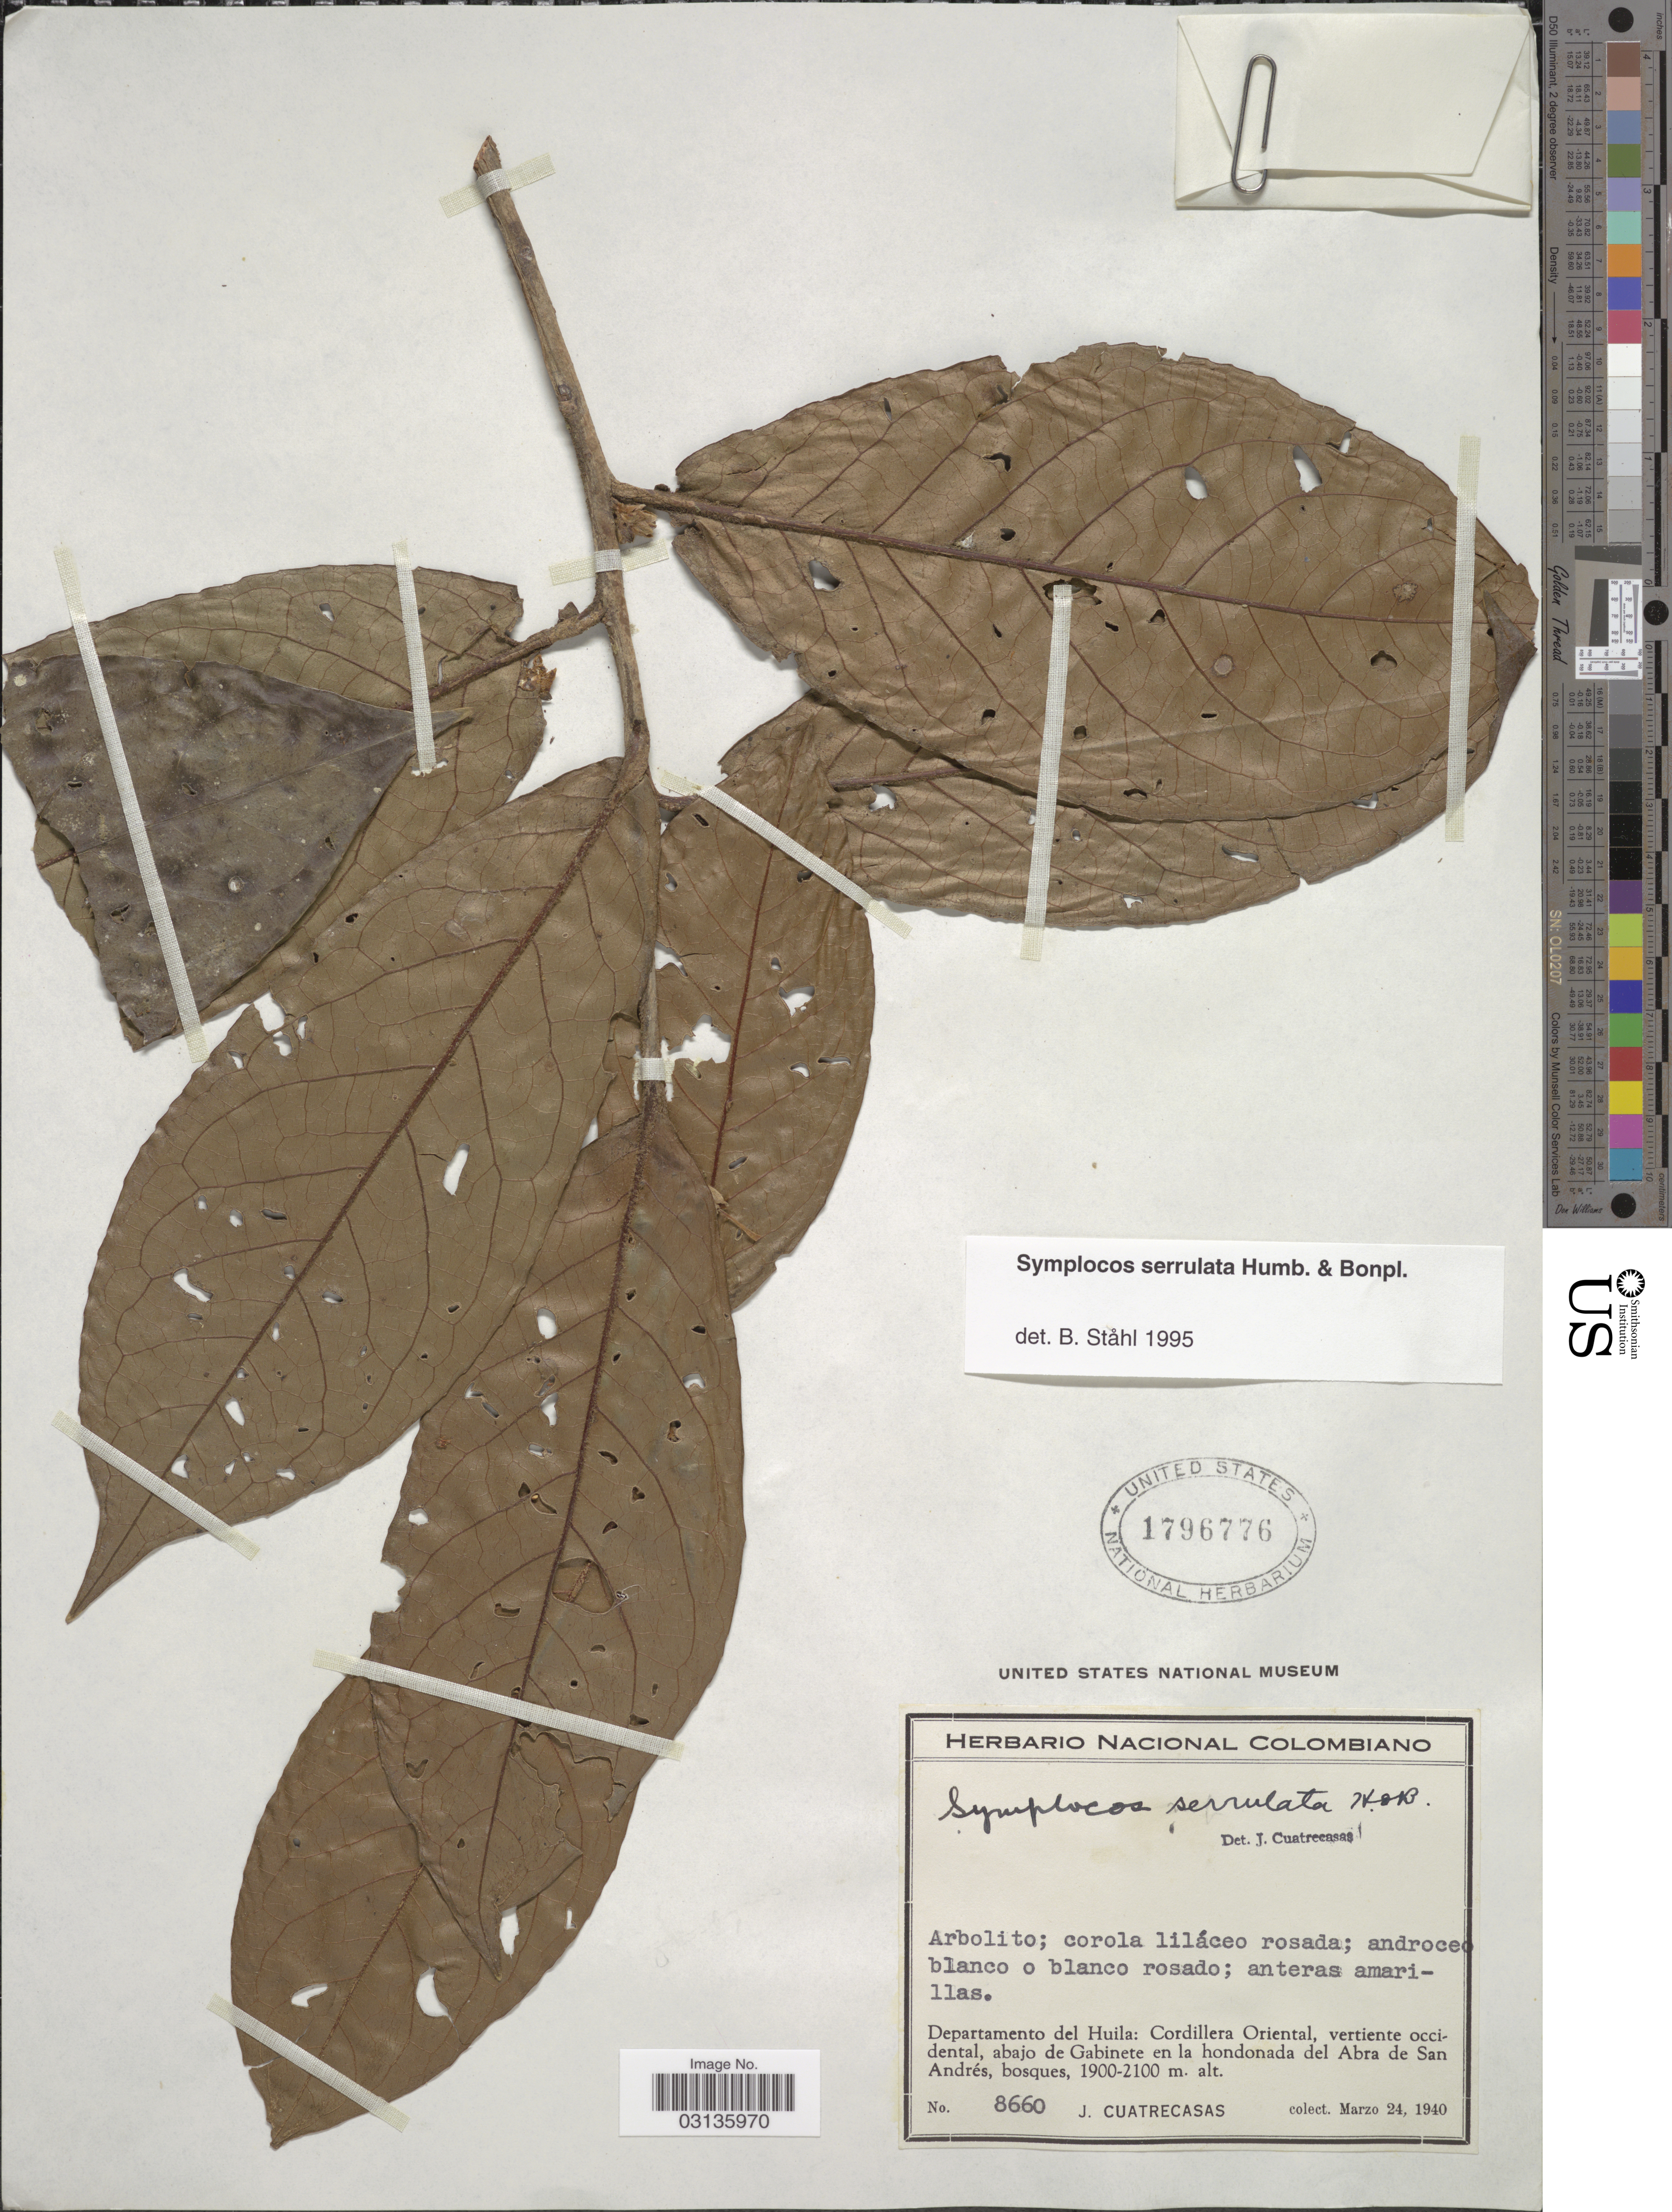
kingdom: Plantae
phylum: Tracheophyta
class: Magnoliopsida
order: Ericales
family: Symplocaceae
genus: Symplocos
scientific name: Symplocos serrulata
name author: Bonpl.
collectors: J. Cuatrecasas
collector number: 8660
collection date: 1940-03-24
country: Colombia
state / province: Huila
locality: Departamento del Huila: Cordillera Oriental, vertiente occidental, abajo de Gabinete en la hondonada del Abra de San Andrés, bosques.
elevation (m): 1900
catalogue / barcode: US 1796776